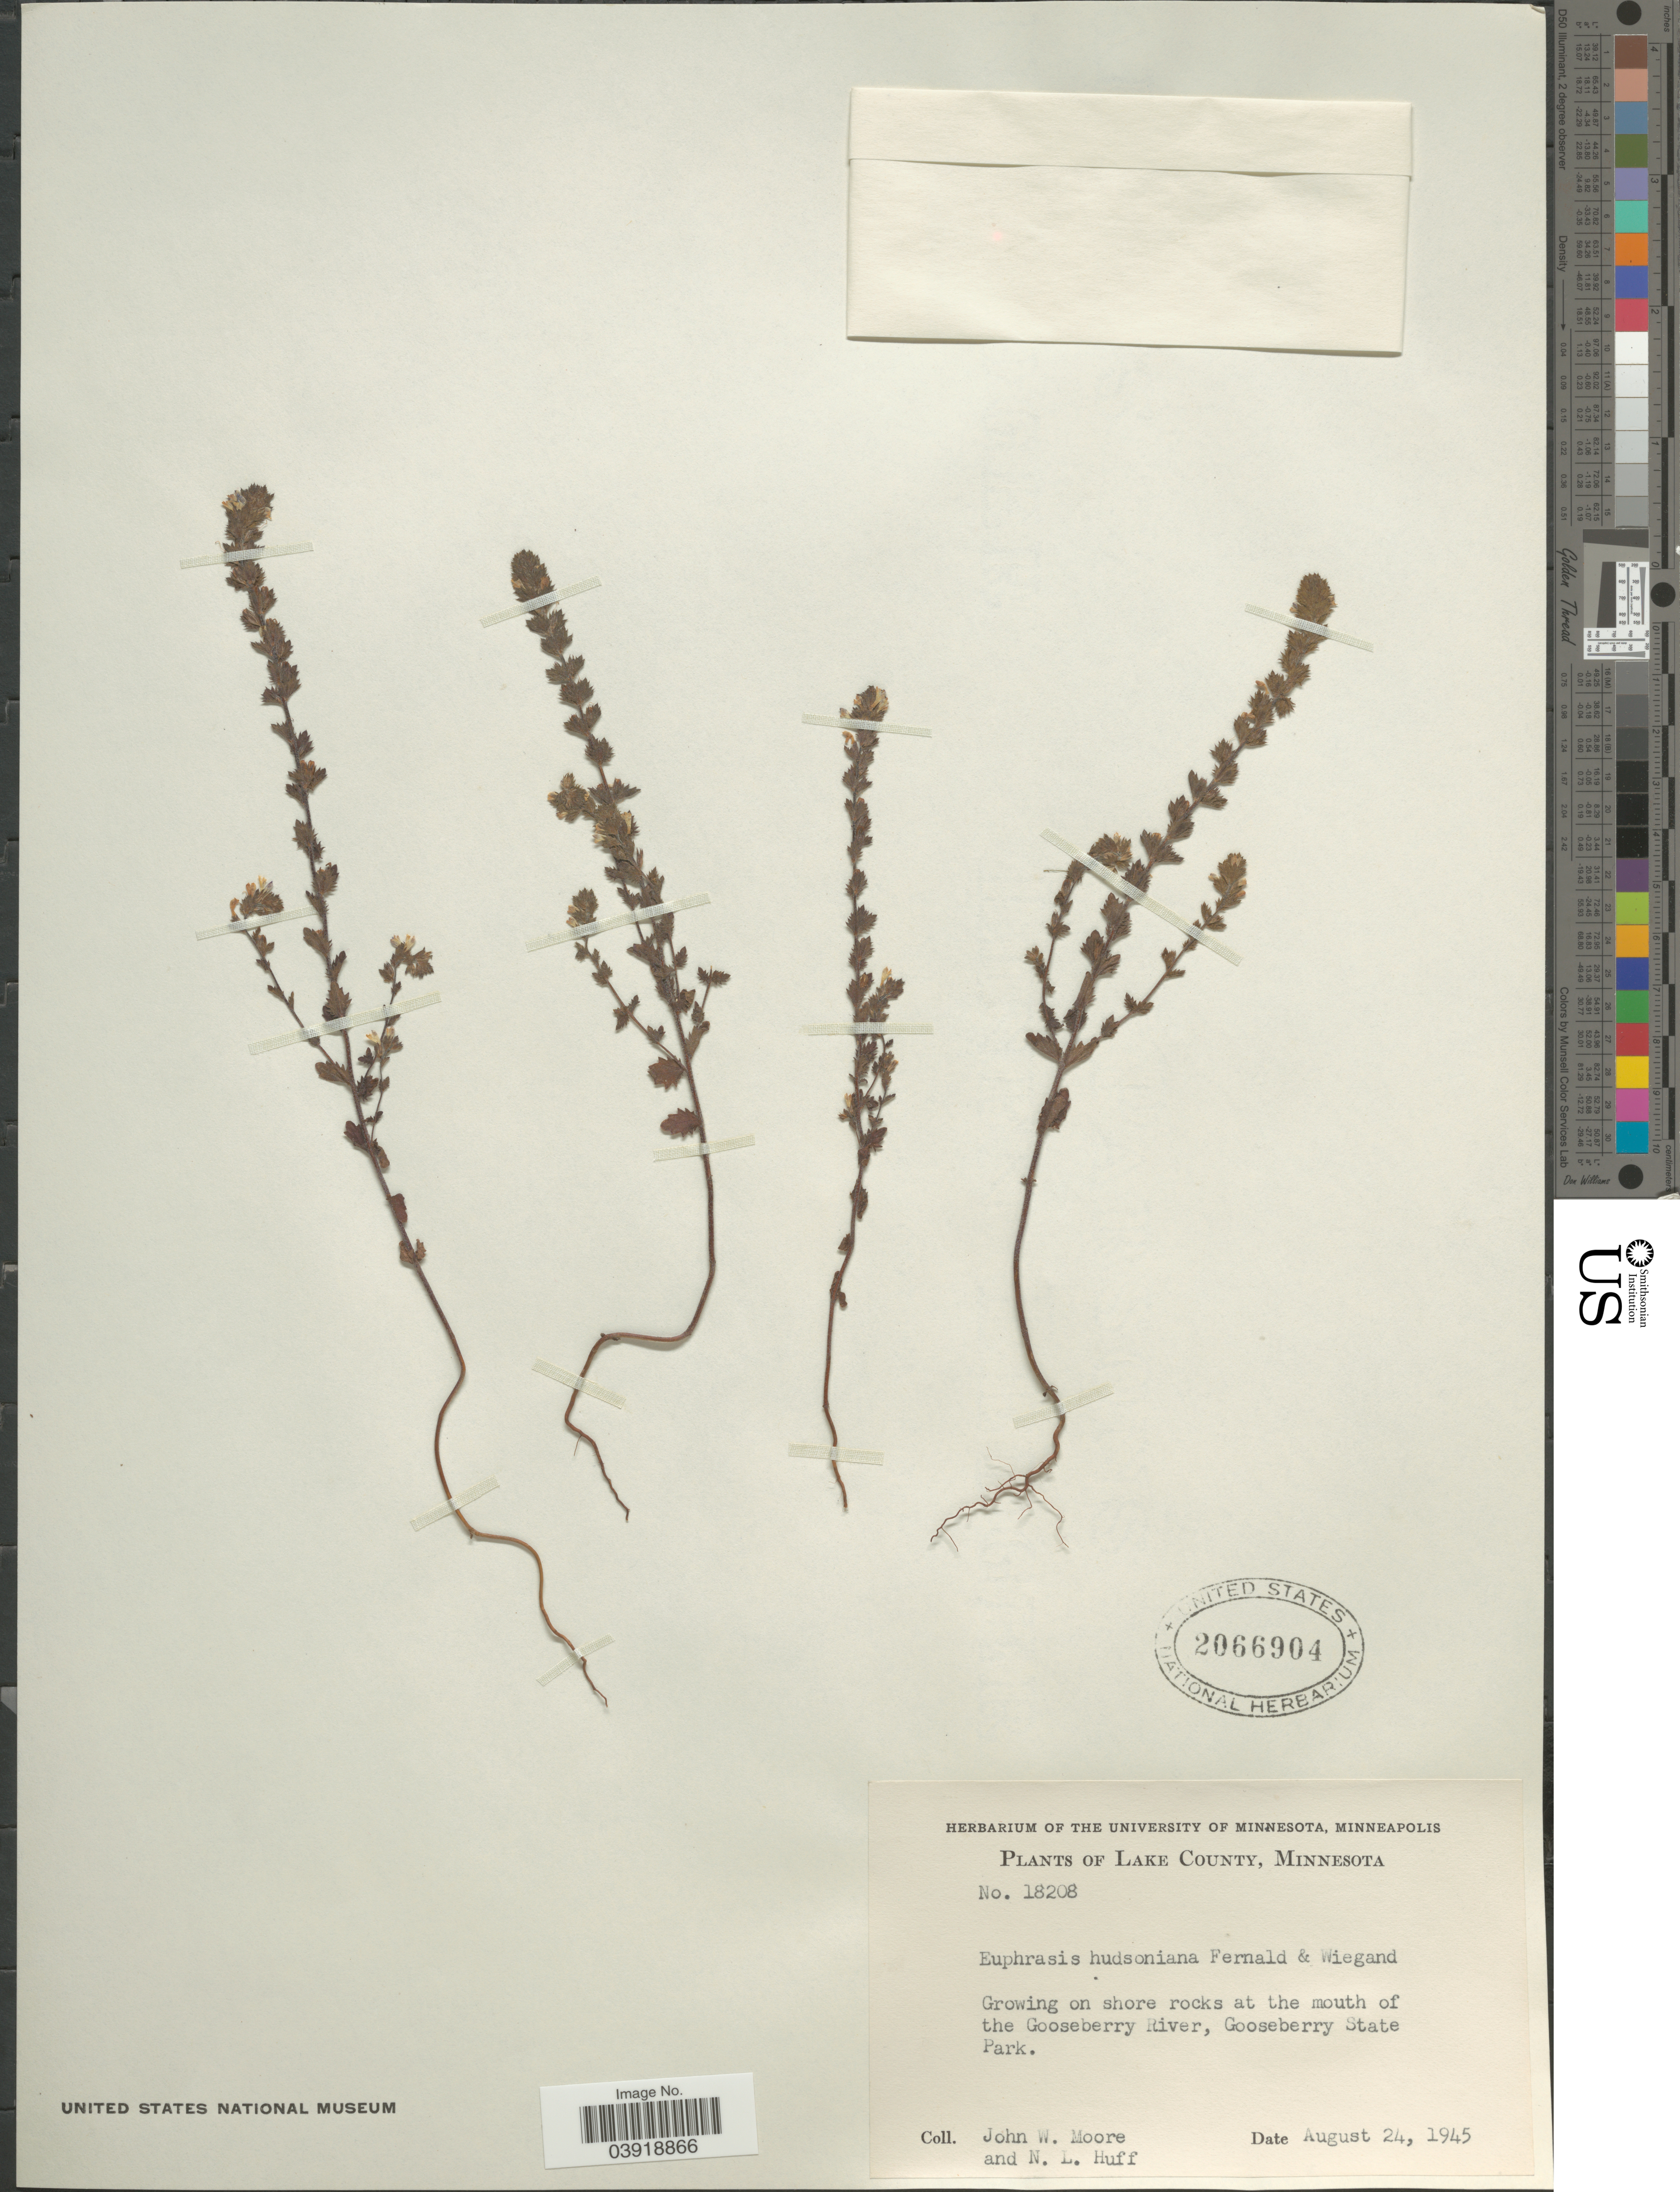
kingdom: Plantae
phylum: Tracheophyta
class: Magnoliopsida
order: Lamiales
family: Orobanchaceae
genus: Euphrasia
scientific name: Euphrasia hudsoniana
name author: Fernald & Wiegand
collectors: J. Moore & N. Huff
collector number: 18208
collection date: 1945-08-24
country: United States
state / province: Minnesota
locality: Lake County. At the mouth of the Gooseberry River, Gooseberry State Park.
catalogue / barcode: US 2066904